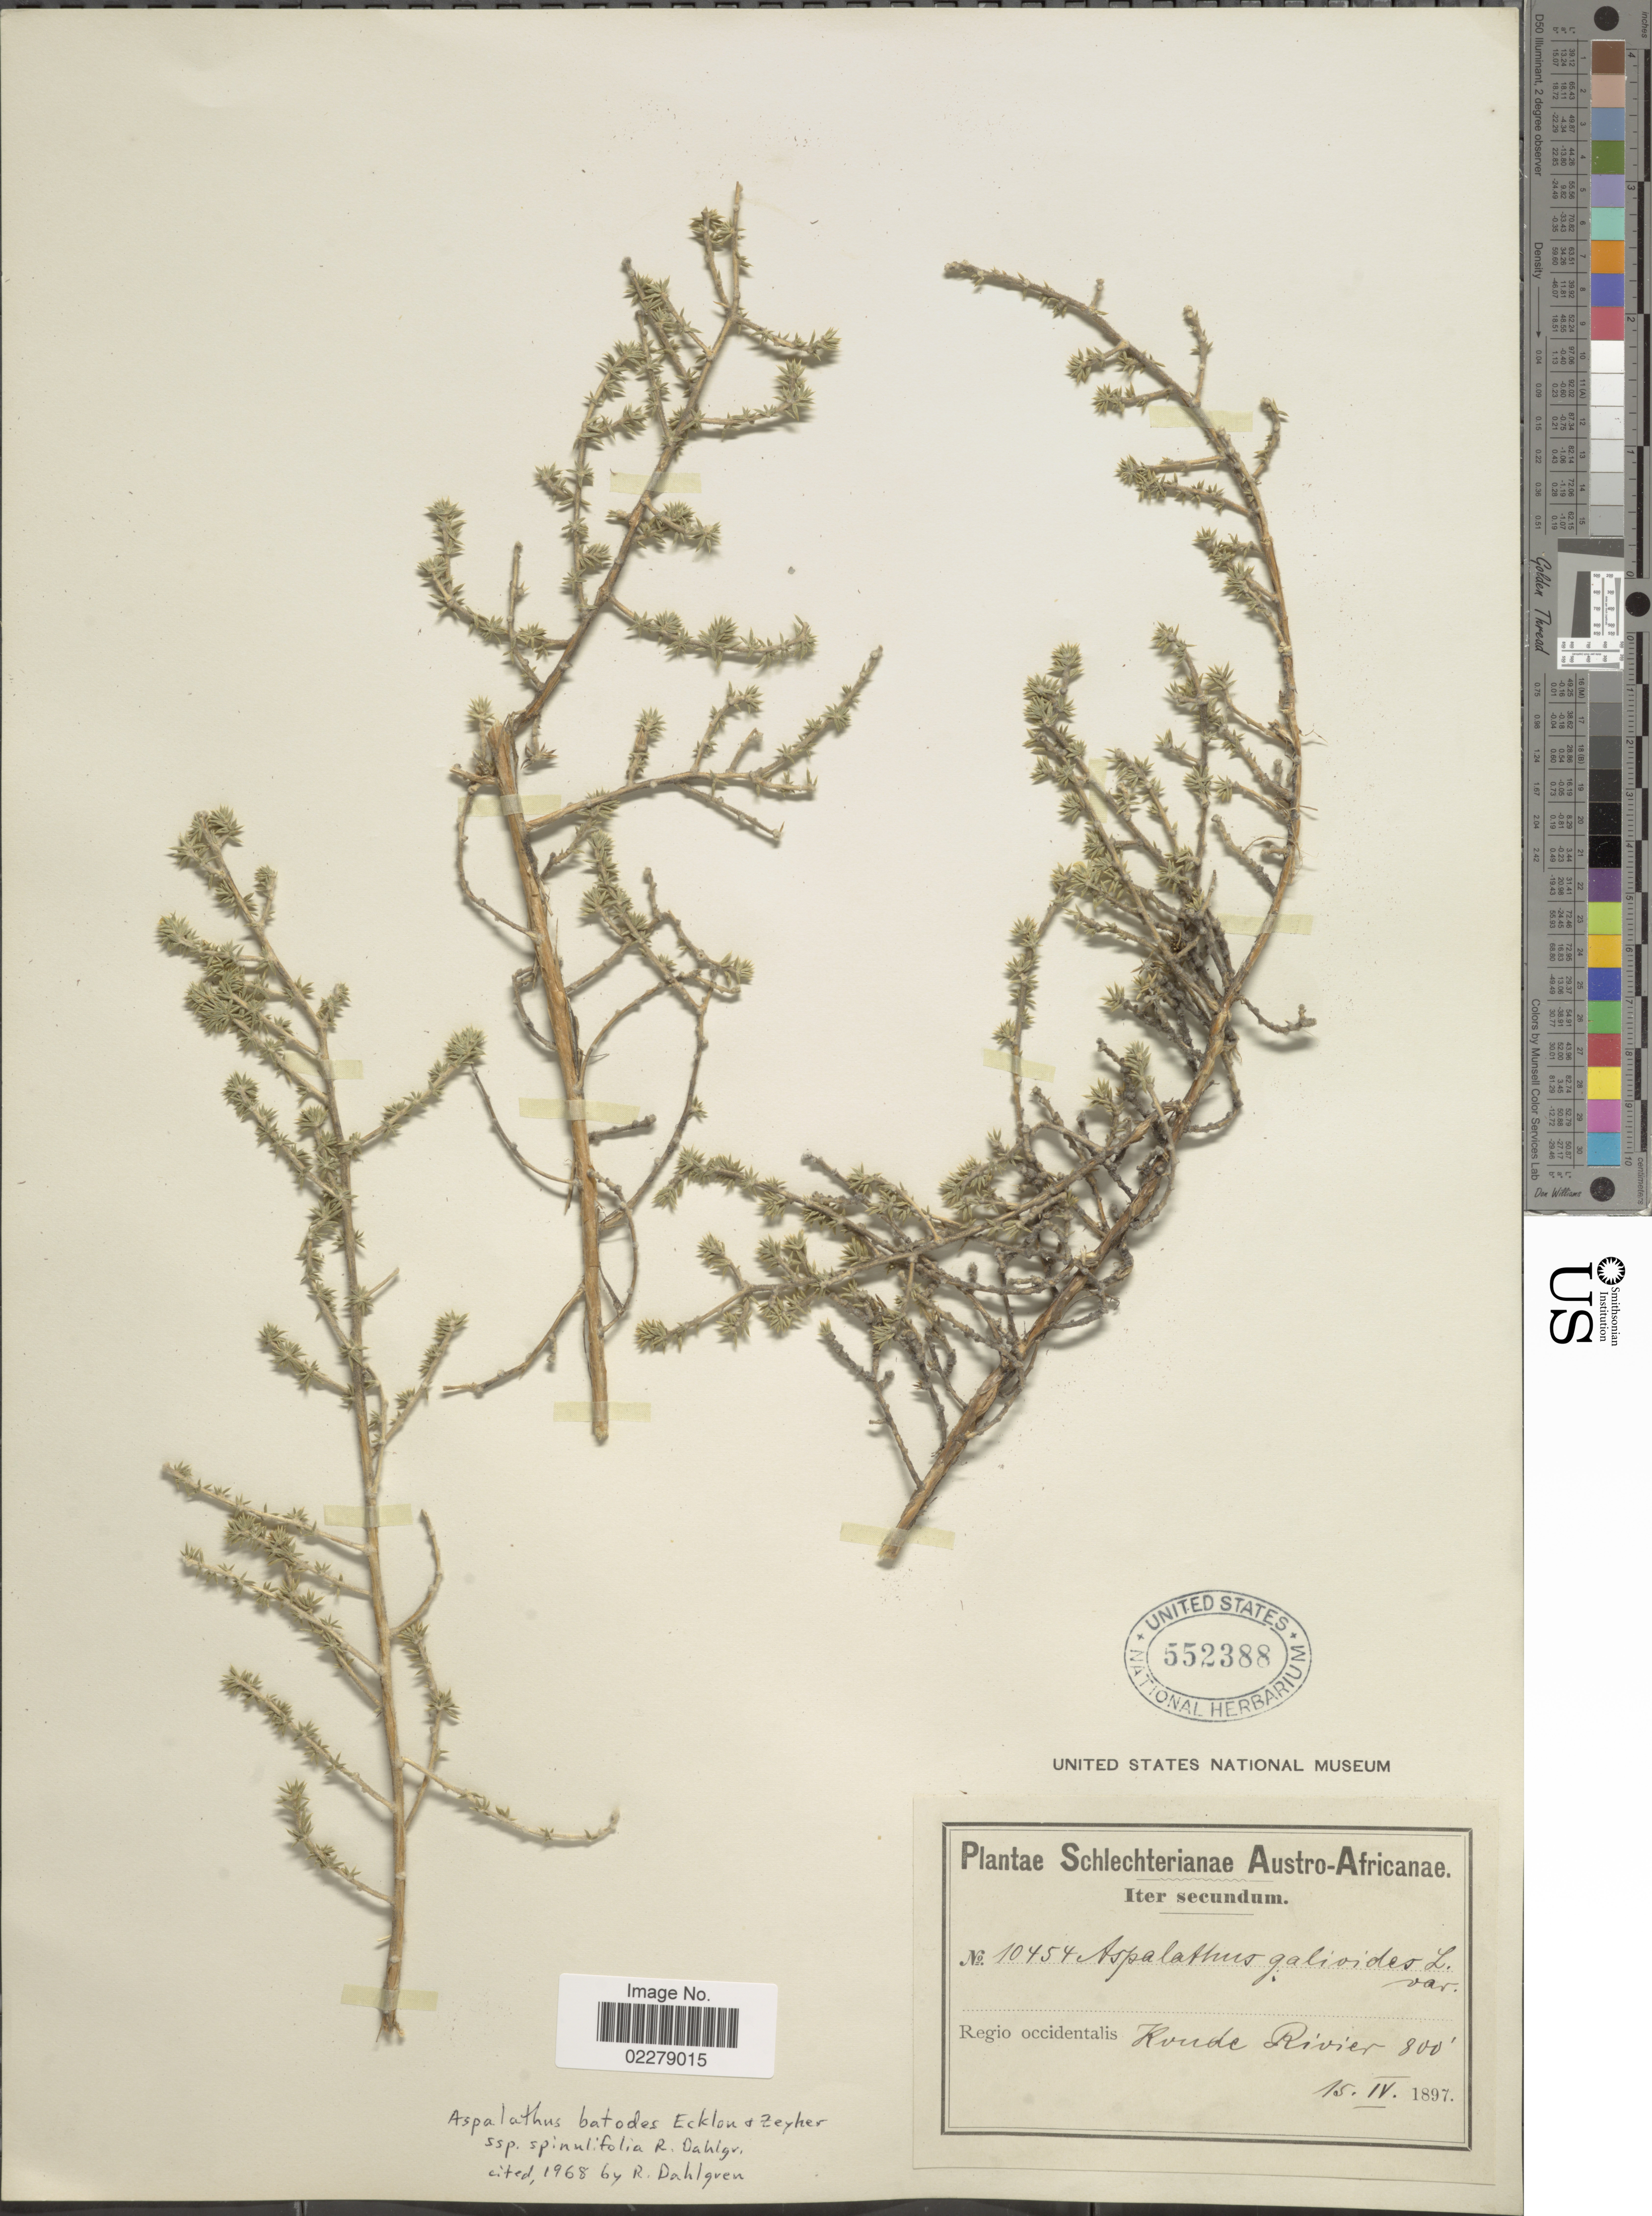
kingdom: Plantae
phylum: Tracheophyta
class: Magnoliopsida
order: Fabales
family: Fabaceae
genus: Aspalathus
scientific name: Aspalathus batodes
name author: Eckl. & Zeyh.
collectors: Schlechter, --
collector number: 10454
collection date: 1897-04-15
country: South Africa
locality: Austro- Africanae. Regio occidentalis. Koude Rivier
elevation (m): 244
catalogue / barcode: US 552388